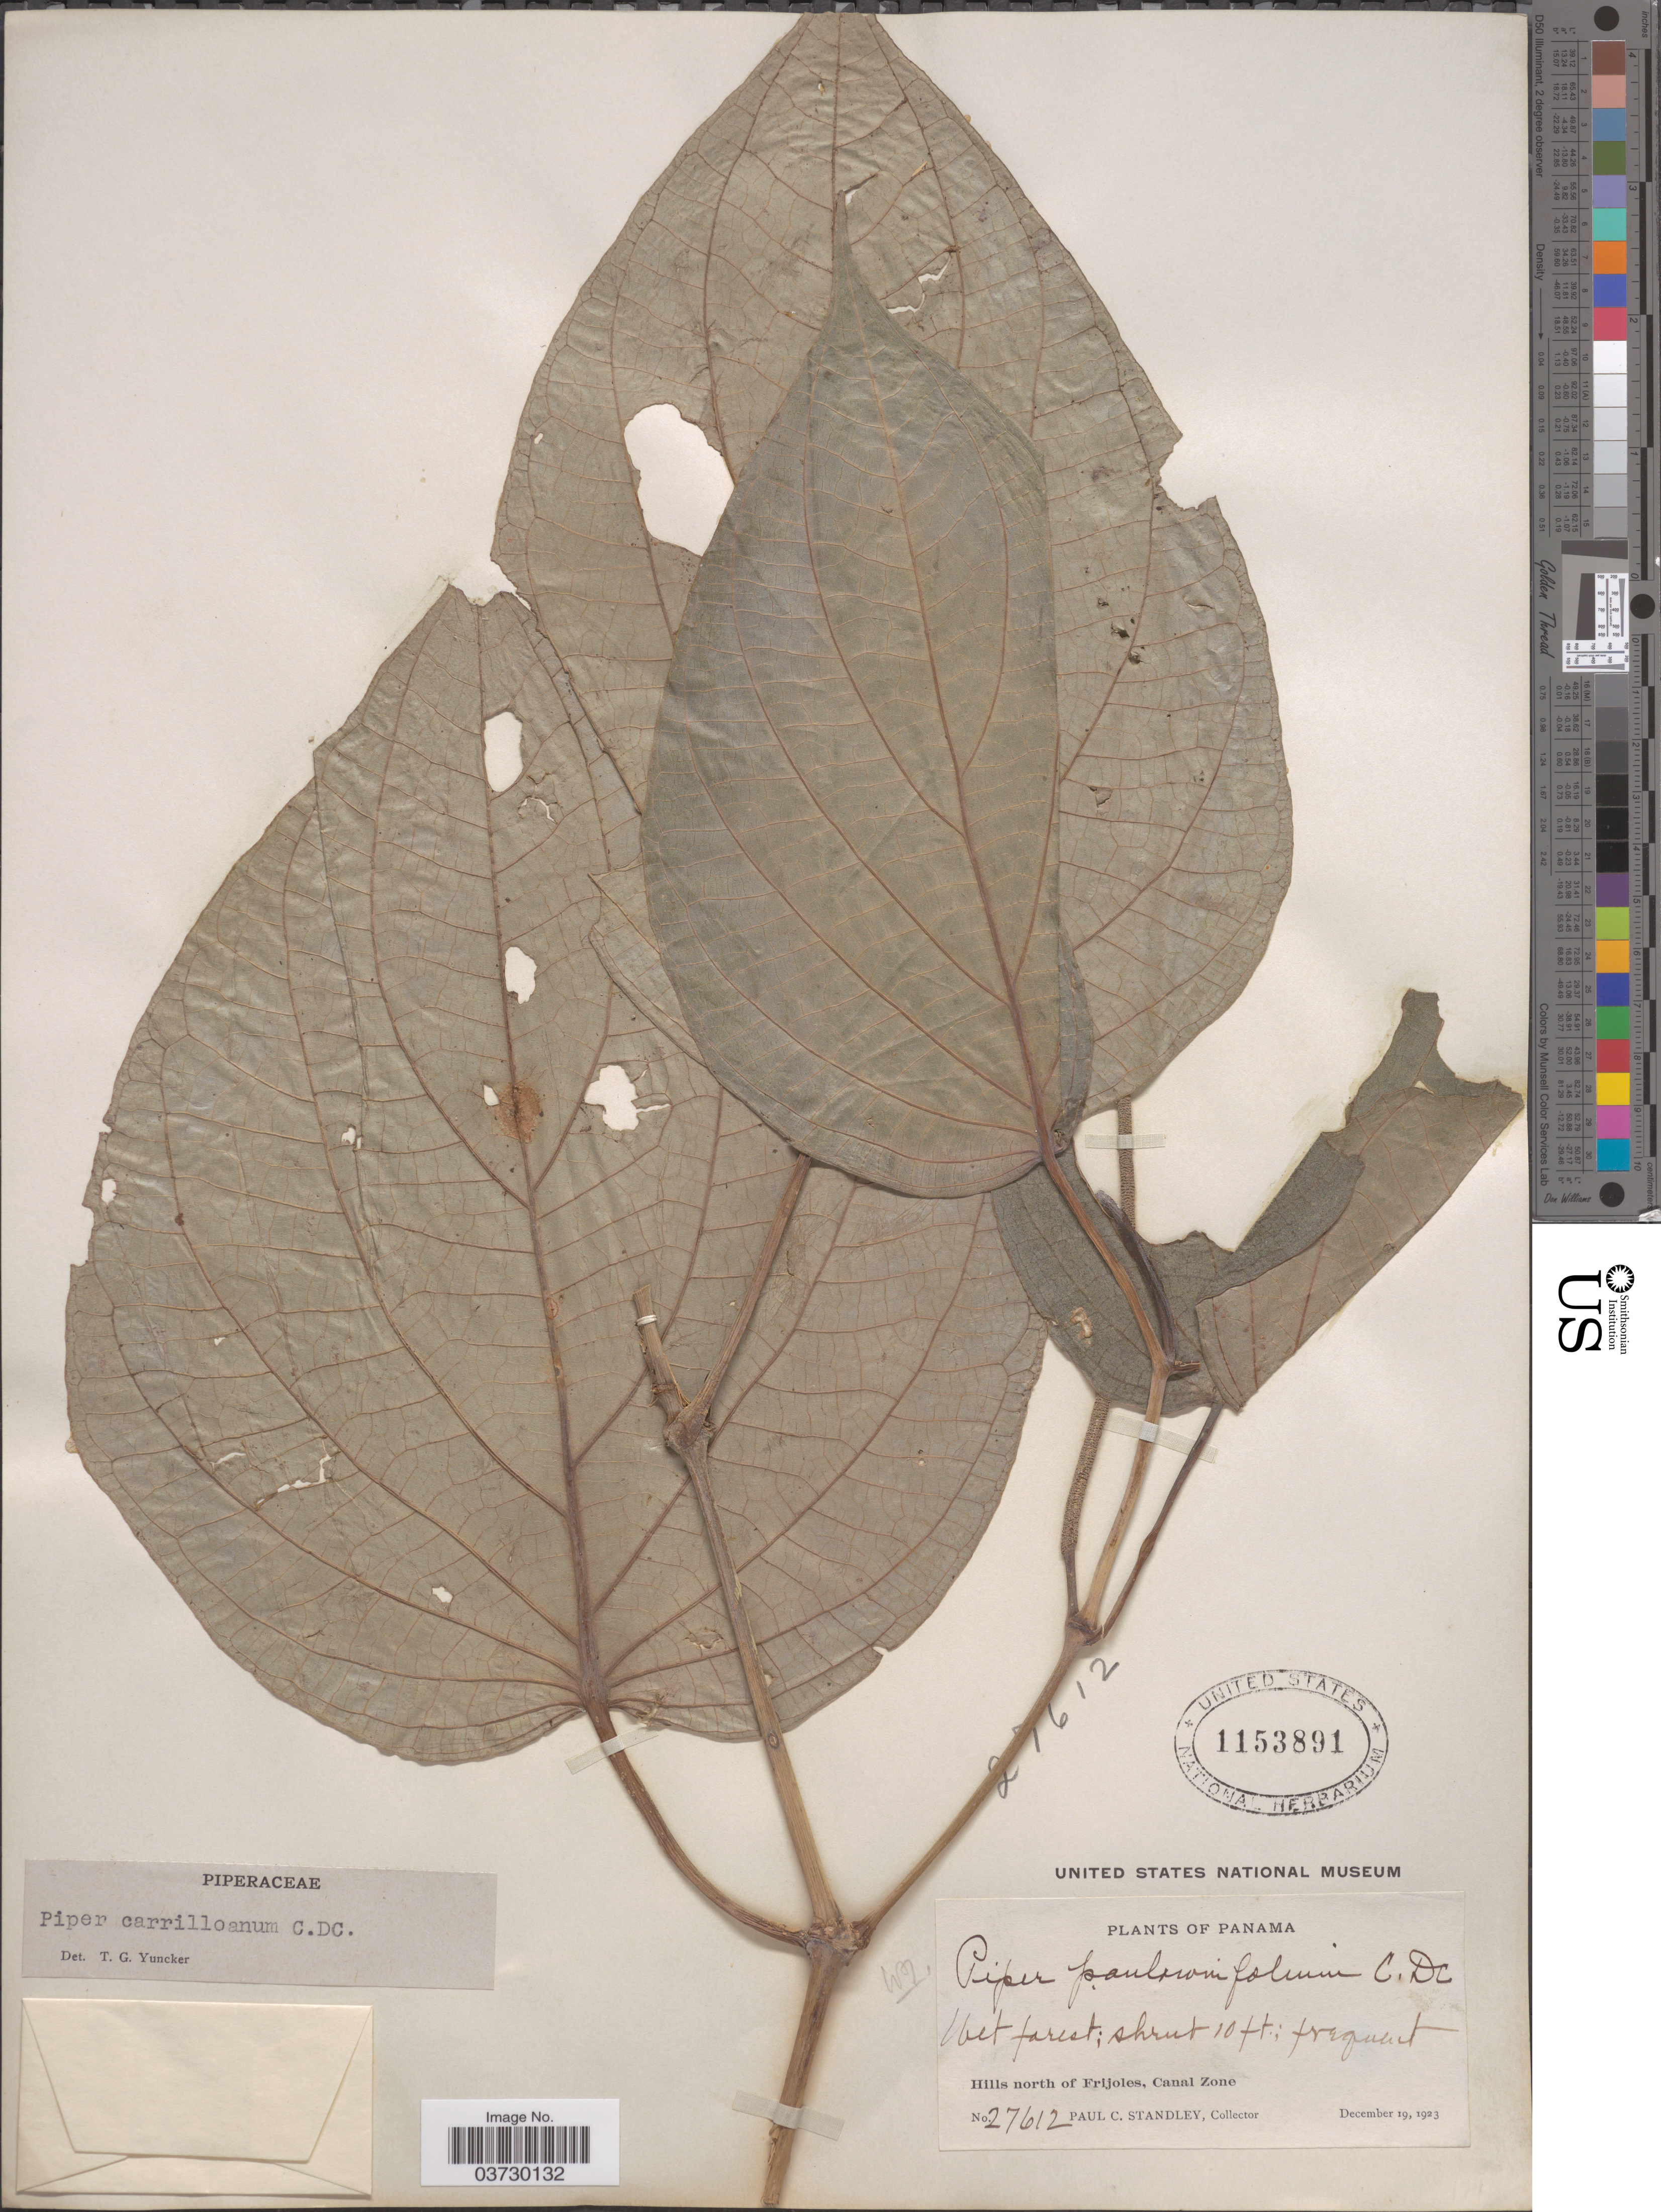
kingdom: Plantae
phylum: Tracheophyta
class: Magnoliopsida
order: Piperales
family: Piperaceae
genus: Piper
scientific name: Piper carrilloanum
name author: C. DC.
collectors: P. C. Standley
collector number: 27612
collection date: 1923-12-19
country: Panama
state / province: Colón / Panamá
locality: Hills north of Frijoles, Canal Zone.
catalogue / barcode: US 1153891